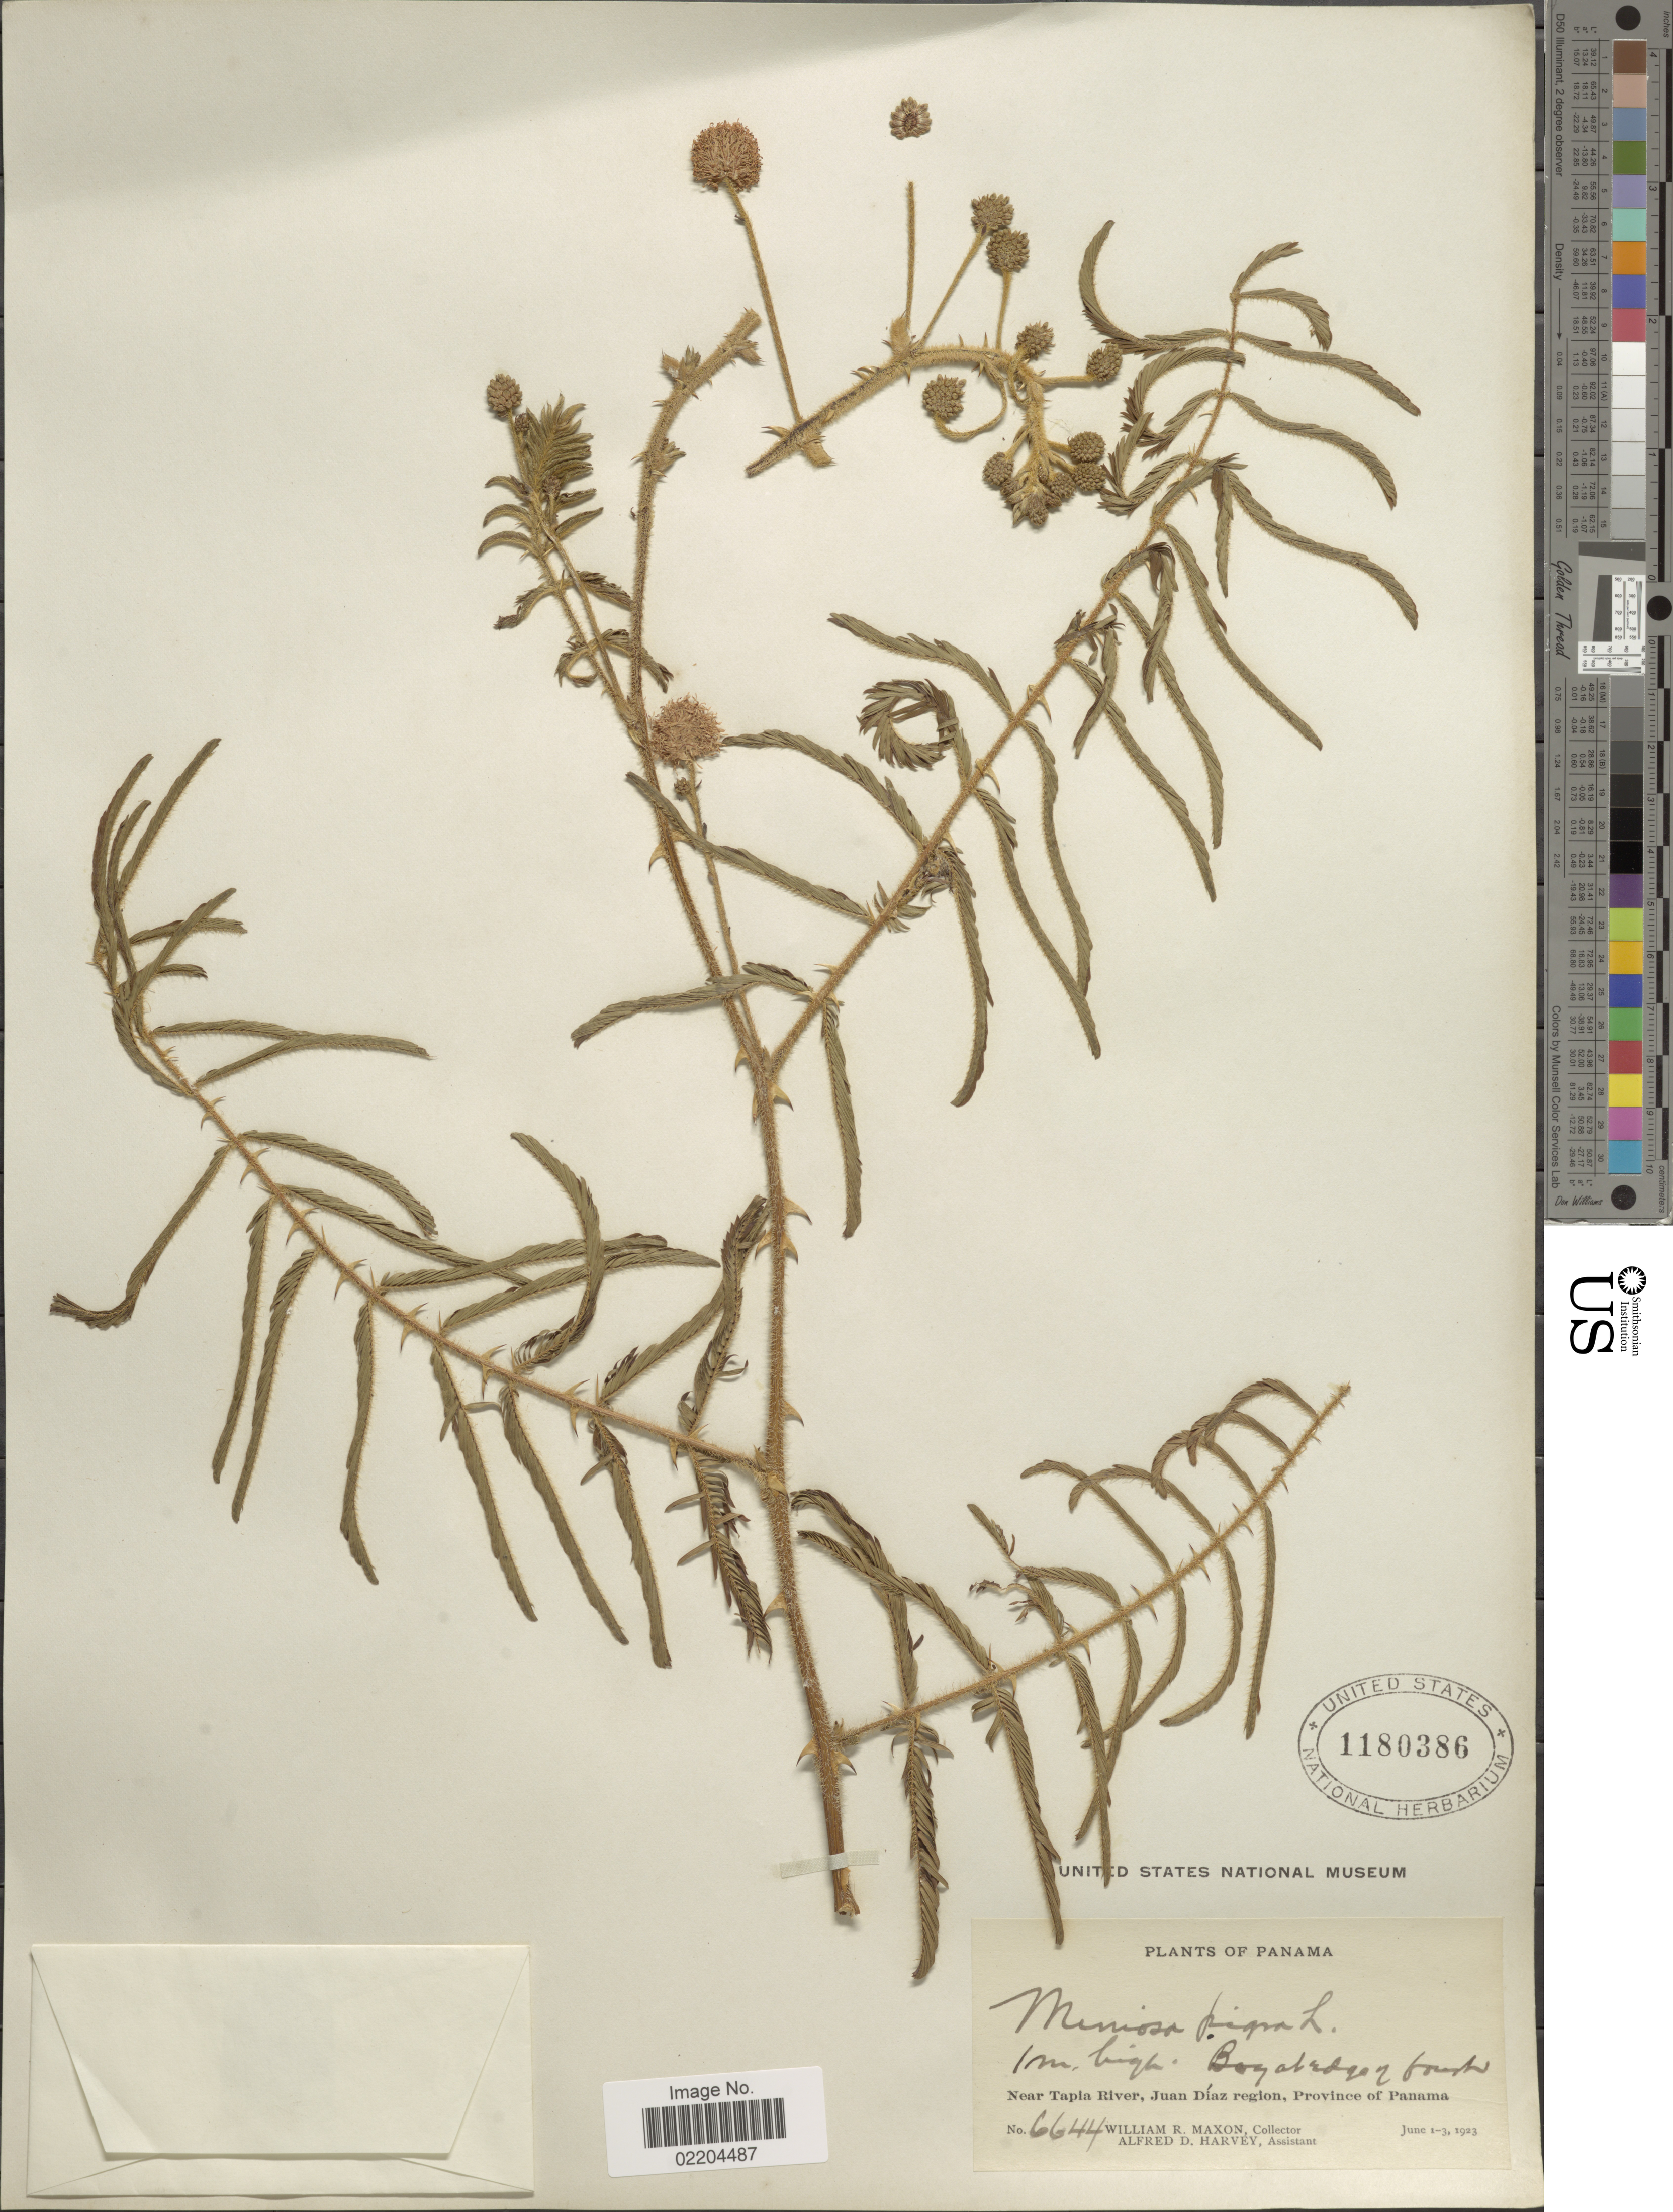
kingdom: Plantae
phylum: Tracheophyta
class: Magnoliopsida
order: Fabales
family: Fabaceae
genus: Mimosa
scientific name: Mimosa pigra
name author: L.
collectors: W. R. Maxon & A. D. Harvey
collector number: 6644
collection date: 1923-06-01/1923-06-03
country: Panama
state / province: Panamá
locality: Panama, Near Tapia River, Juan Diaz region, Province of Panama.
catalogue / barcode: US 1180386